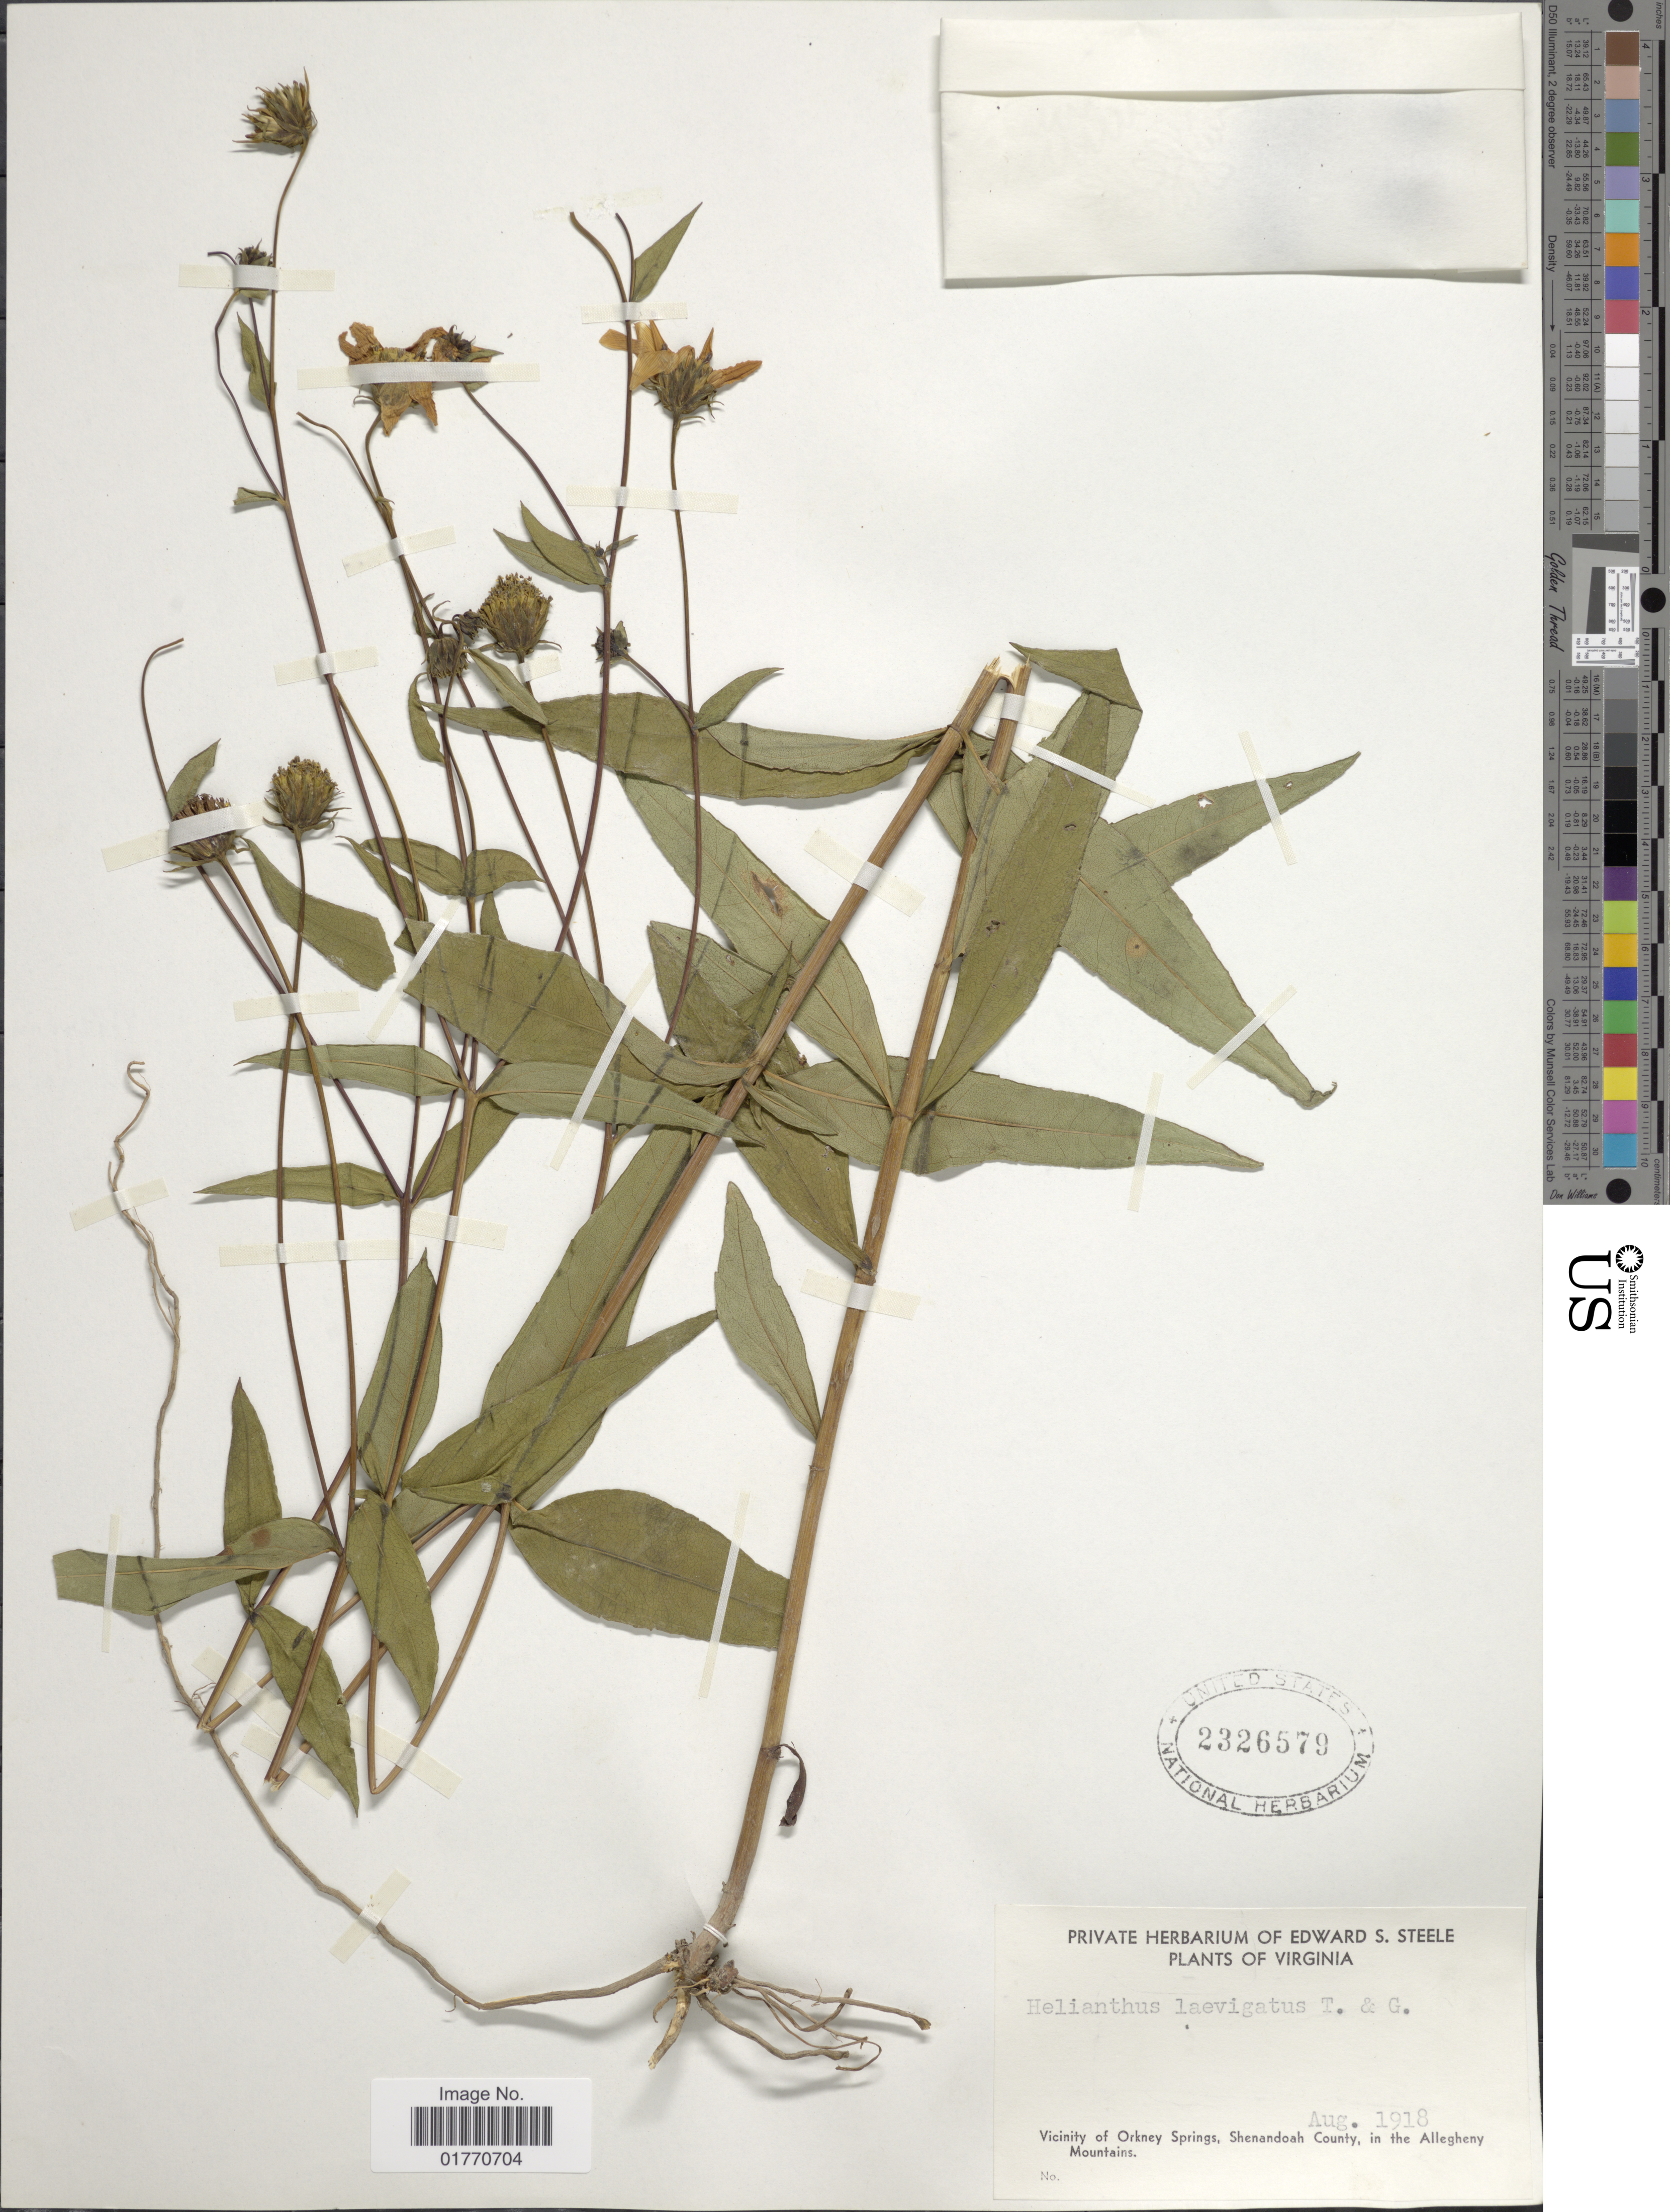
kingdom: Plantae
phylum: Tracheophyta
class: Magnoliopsida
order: Asterales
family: Asteraceae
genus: Helianthus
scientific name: Helianthus laevigatus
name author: Torr. & A. Gray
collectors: ex herb. Edward S. Steele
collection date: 1918-08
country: United States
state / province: Virginia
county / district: Shenandoah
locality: Vicinity of Orkney Springs, Shenandoah County, in the Allegheny Mountains.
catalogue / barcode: US 2326579